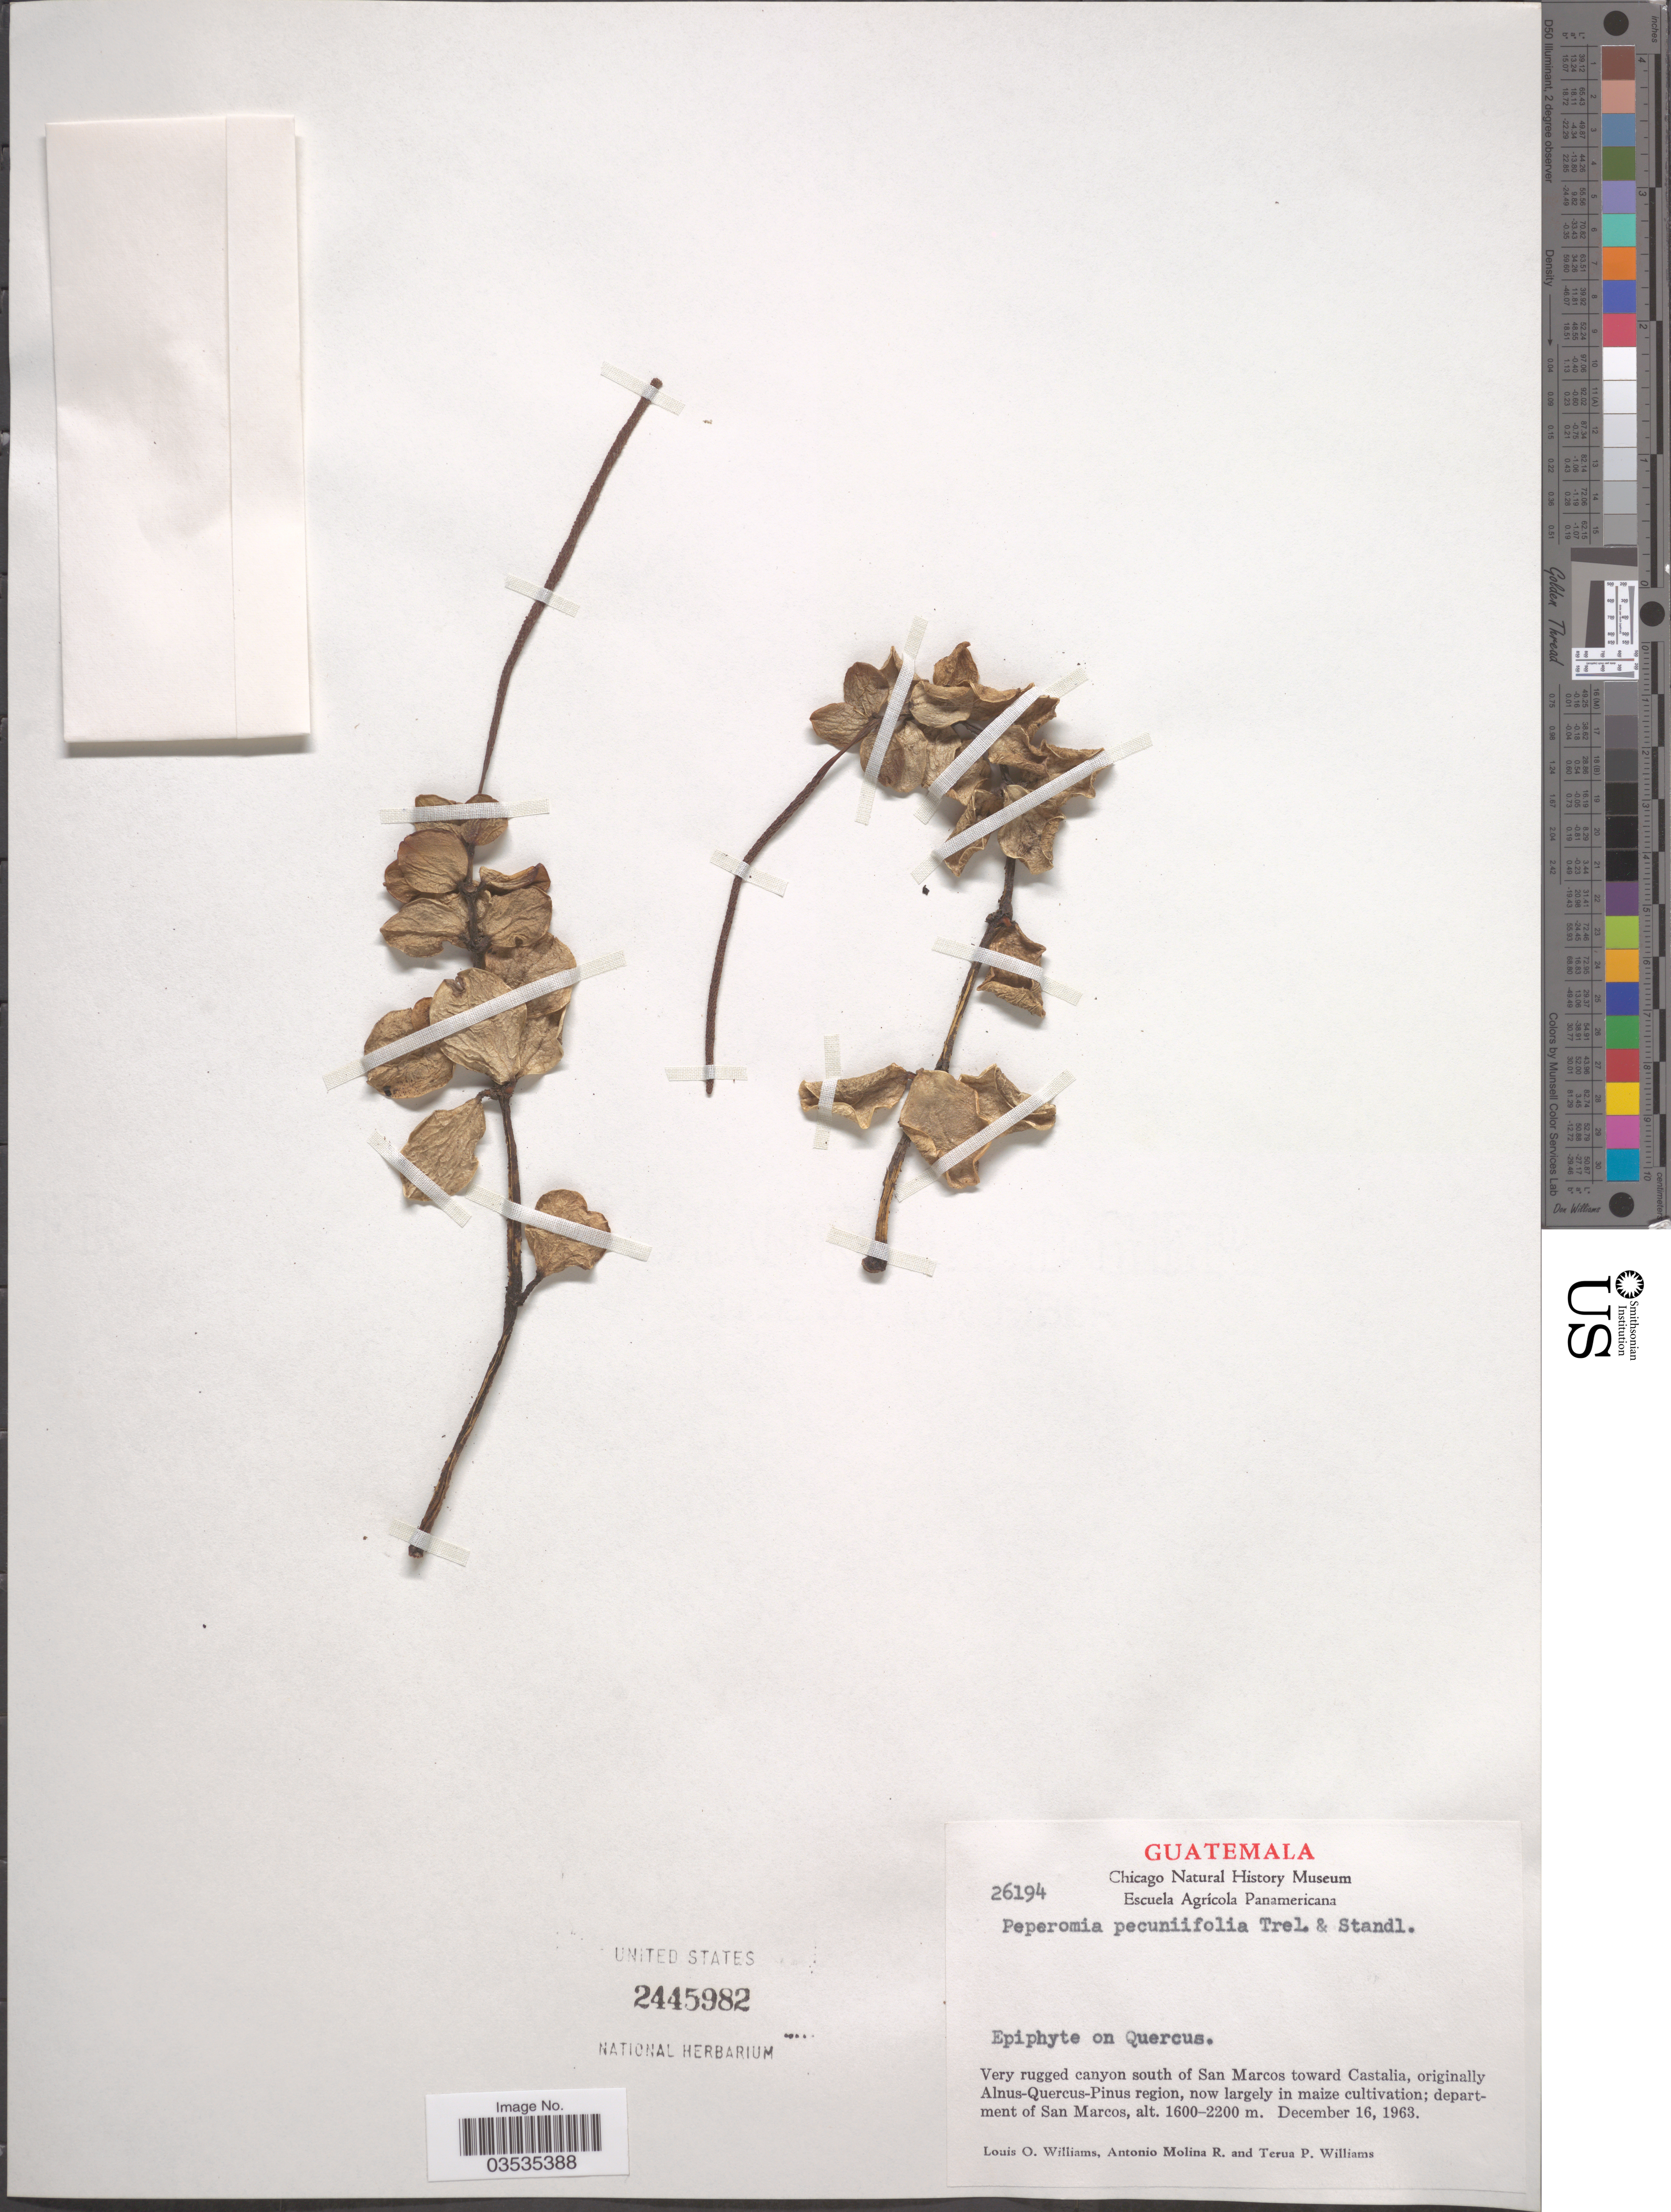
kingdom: Plantae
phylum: Tracheophyta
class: Magnoliopsida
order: Piperales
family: Piperaceae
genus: Peperomia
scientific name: Peperomia pecuniifolia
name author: Trel. & Standl.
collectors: L. O. Williams, A. Molina R. & T. Williams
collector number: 26194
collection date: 1963-12-16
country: Guatemala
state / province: San Marcos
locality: Very rugged canyon south of San Marcos toward Castalia, originally Alnus-Quercus-Pinus region, now largely in maize cultivation; department of San Marcos.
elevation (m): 1600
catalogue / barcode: US 2445982